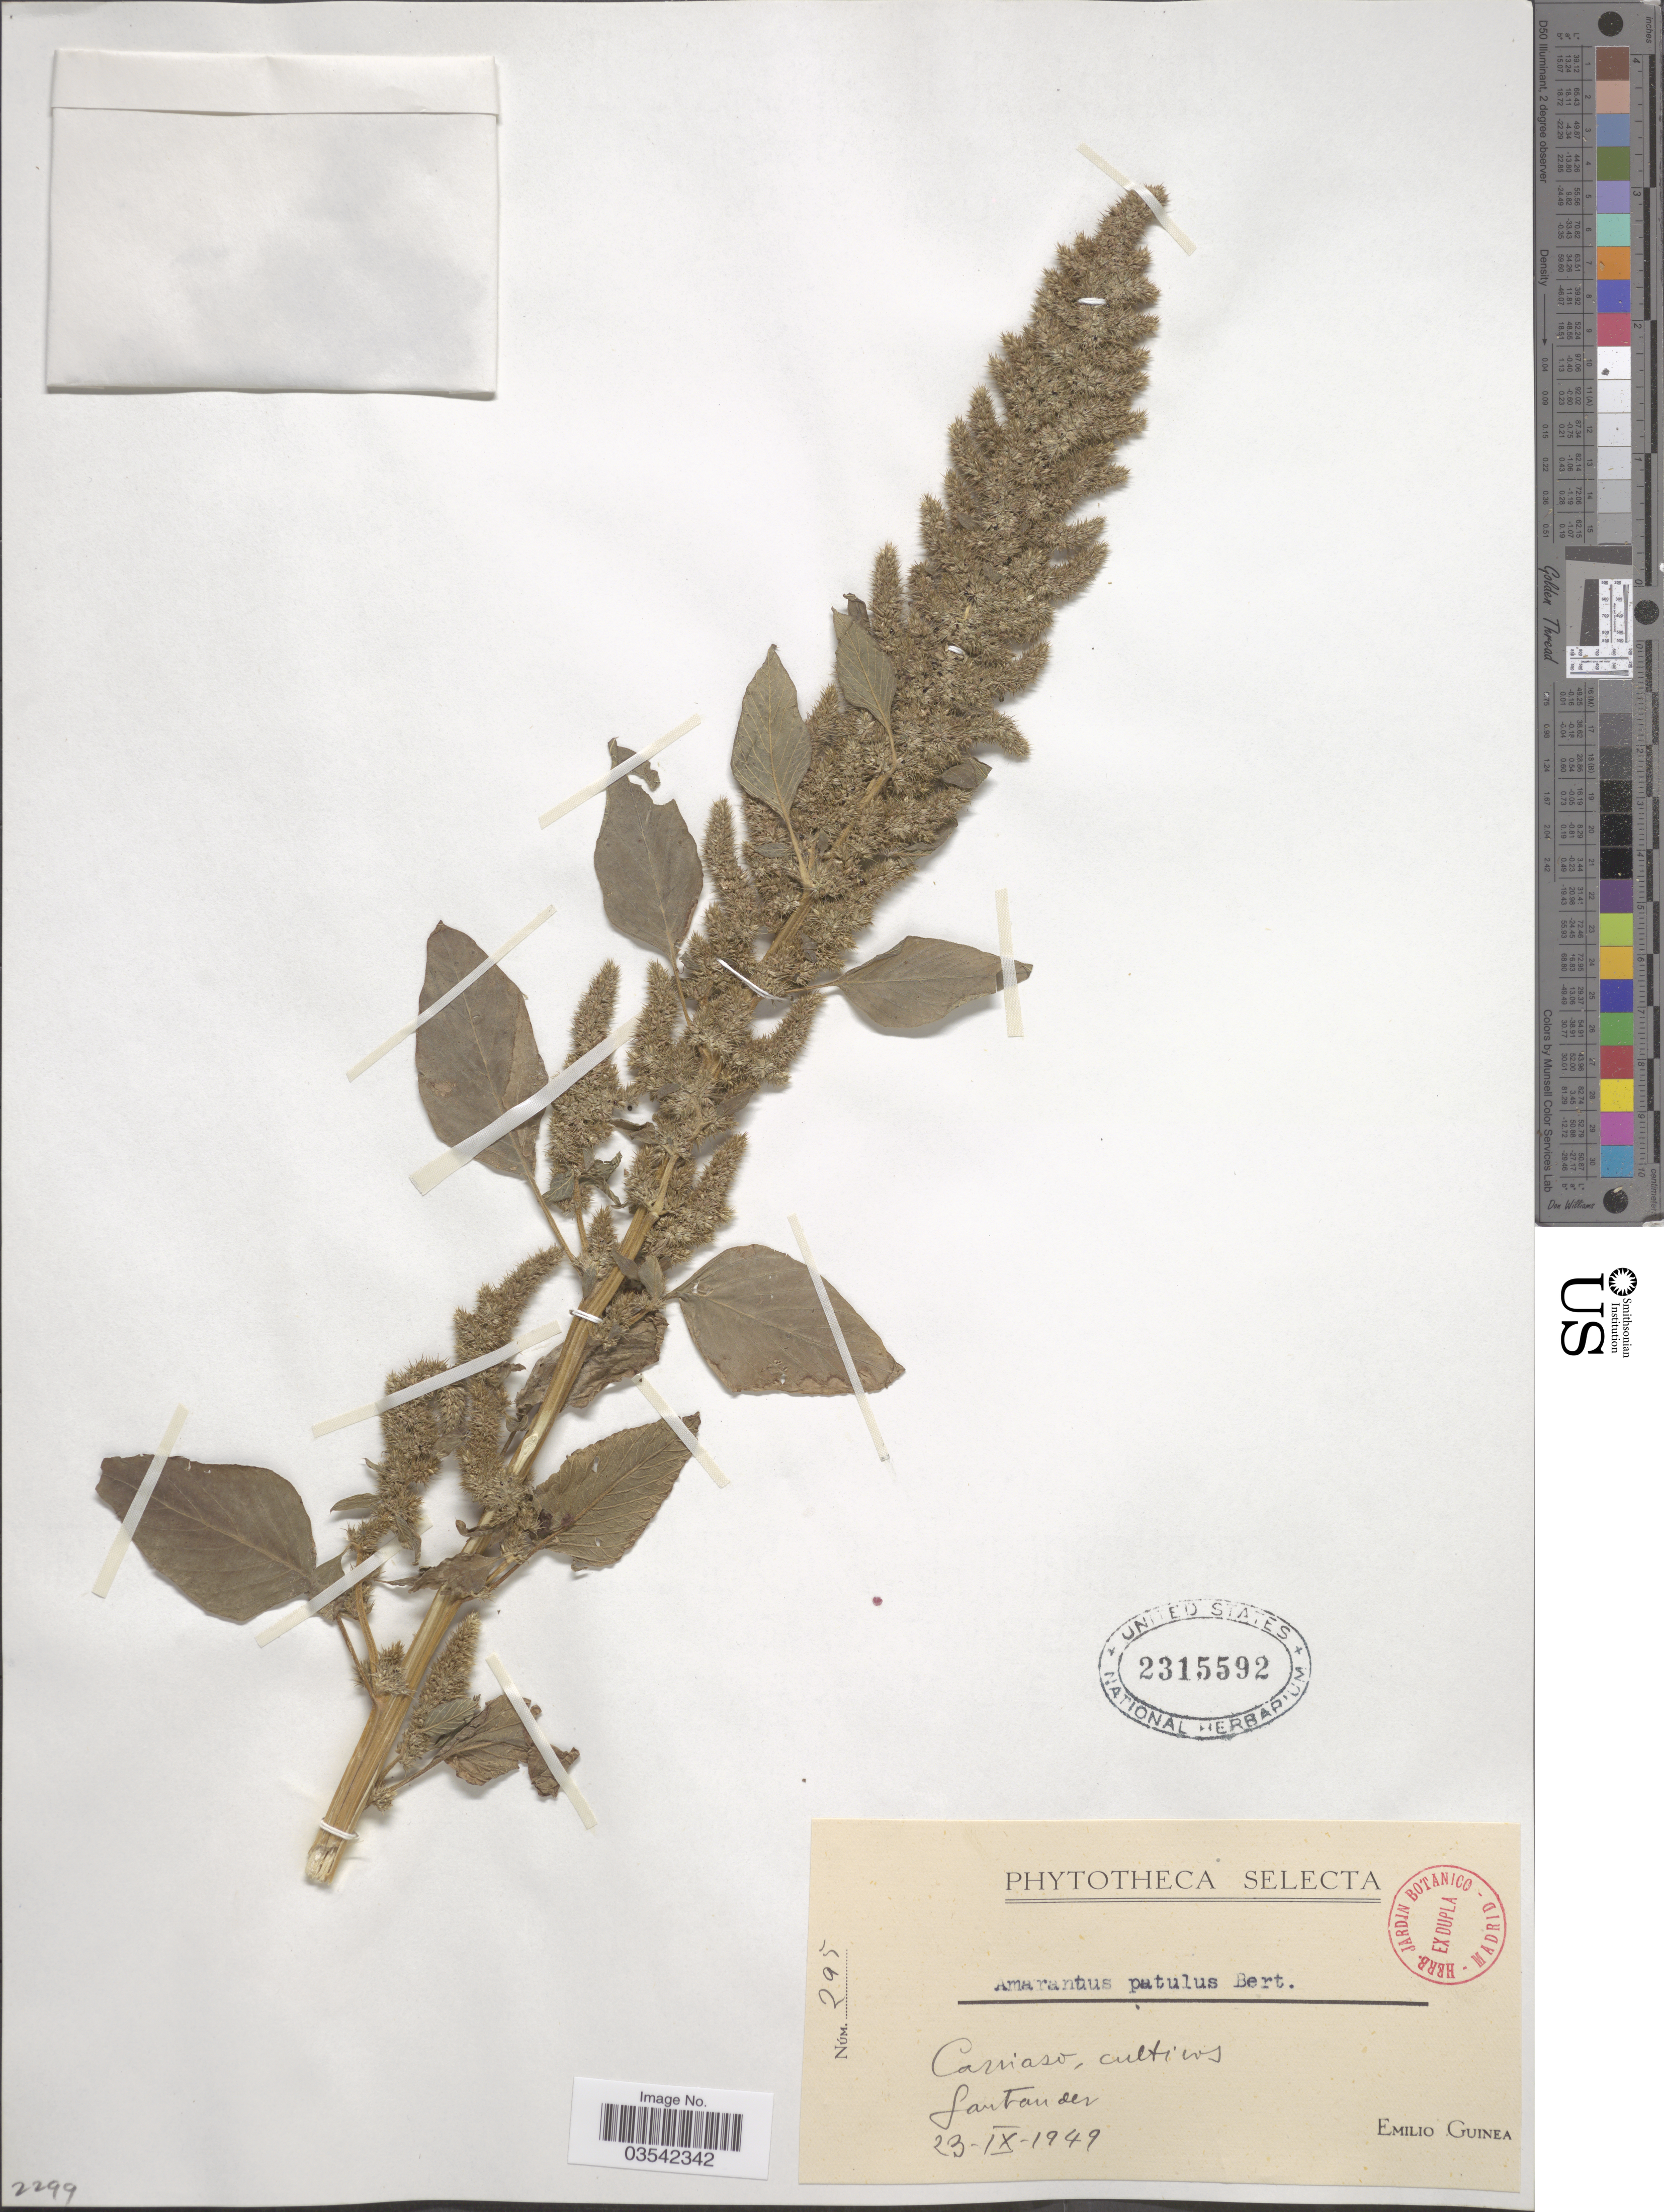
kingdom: Plantae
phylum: Tracheophyta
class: Magnoliopsida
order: Caryophyllales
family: Amaranthaceae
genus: Amaranthus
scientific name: Amaranthus patulus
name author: Bertol.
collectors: E. Guinea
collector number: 295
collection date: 1949-09-23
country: Spain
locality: Carriazo - cultivos.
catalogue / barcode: US 2315592